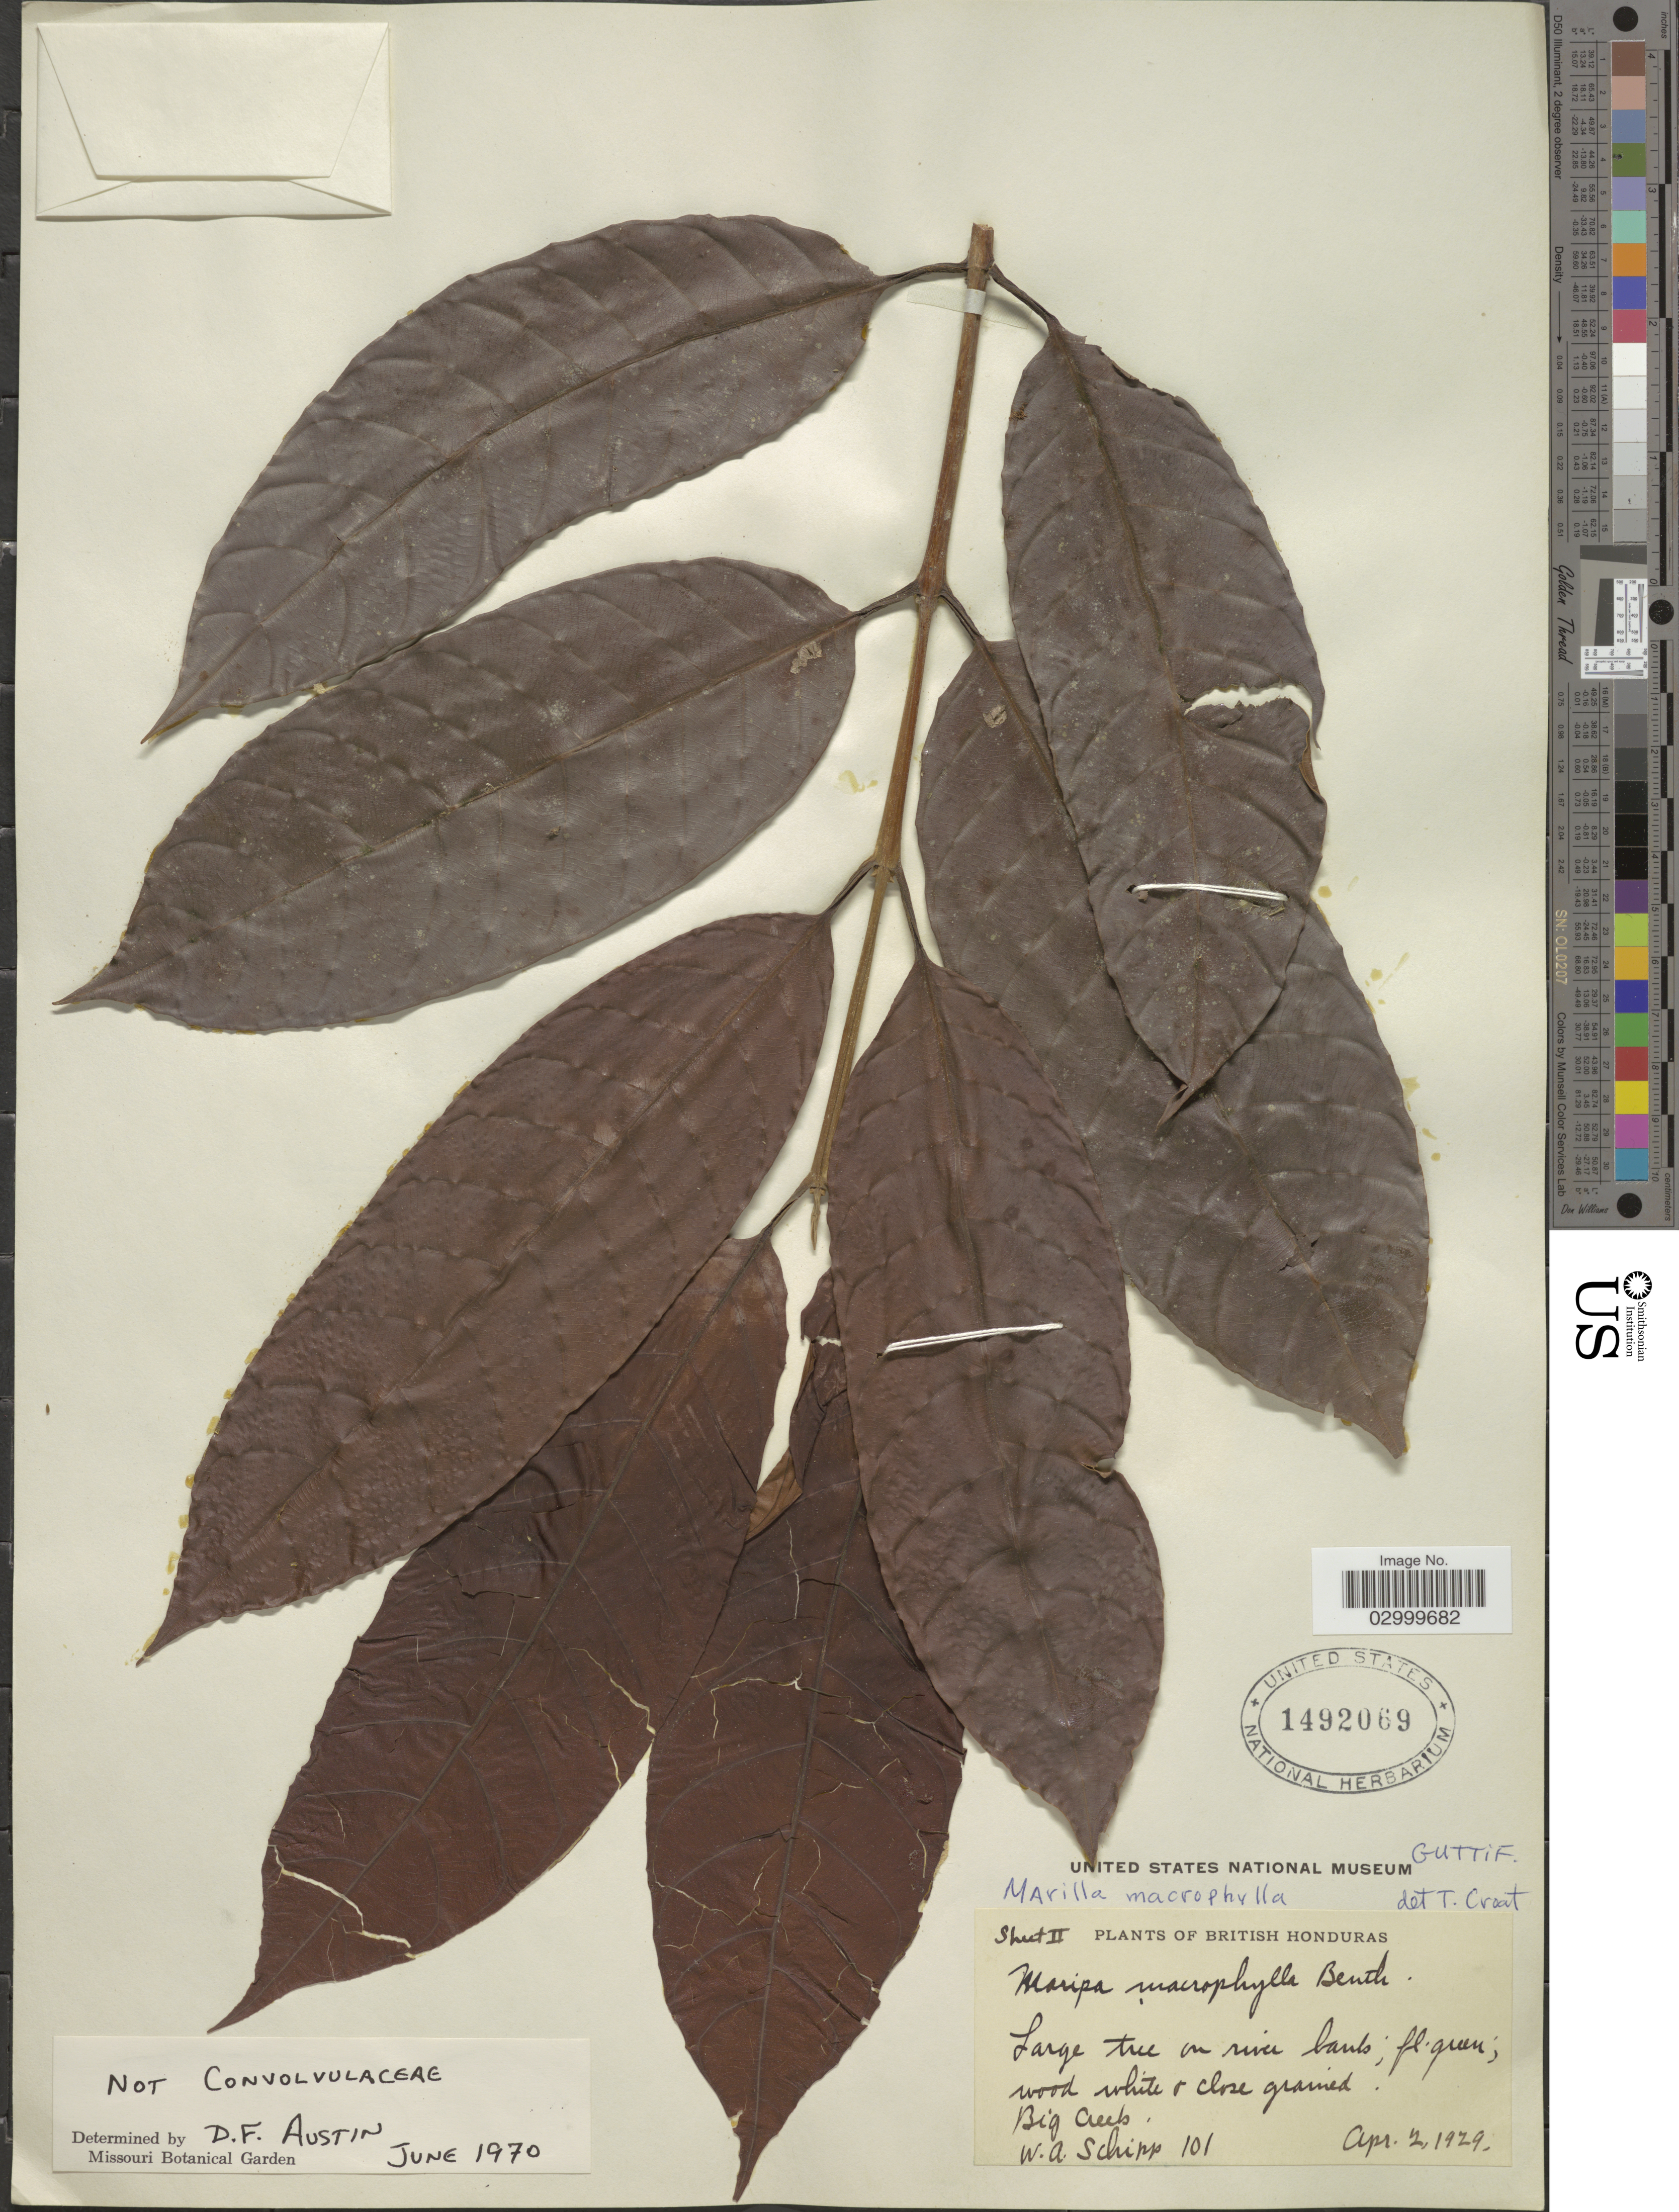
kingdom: Plantae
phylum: Tracheophyta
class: Magnoliopsida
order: Malpighiales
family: Calophyllaceae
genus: Marila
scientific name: Marila laxiflora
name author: Rusby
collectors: W. Schipp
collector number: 101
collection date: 1929-04-02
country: Belize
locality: British Honduras, Big Creek.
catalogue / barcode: US 1492069